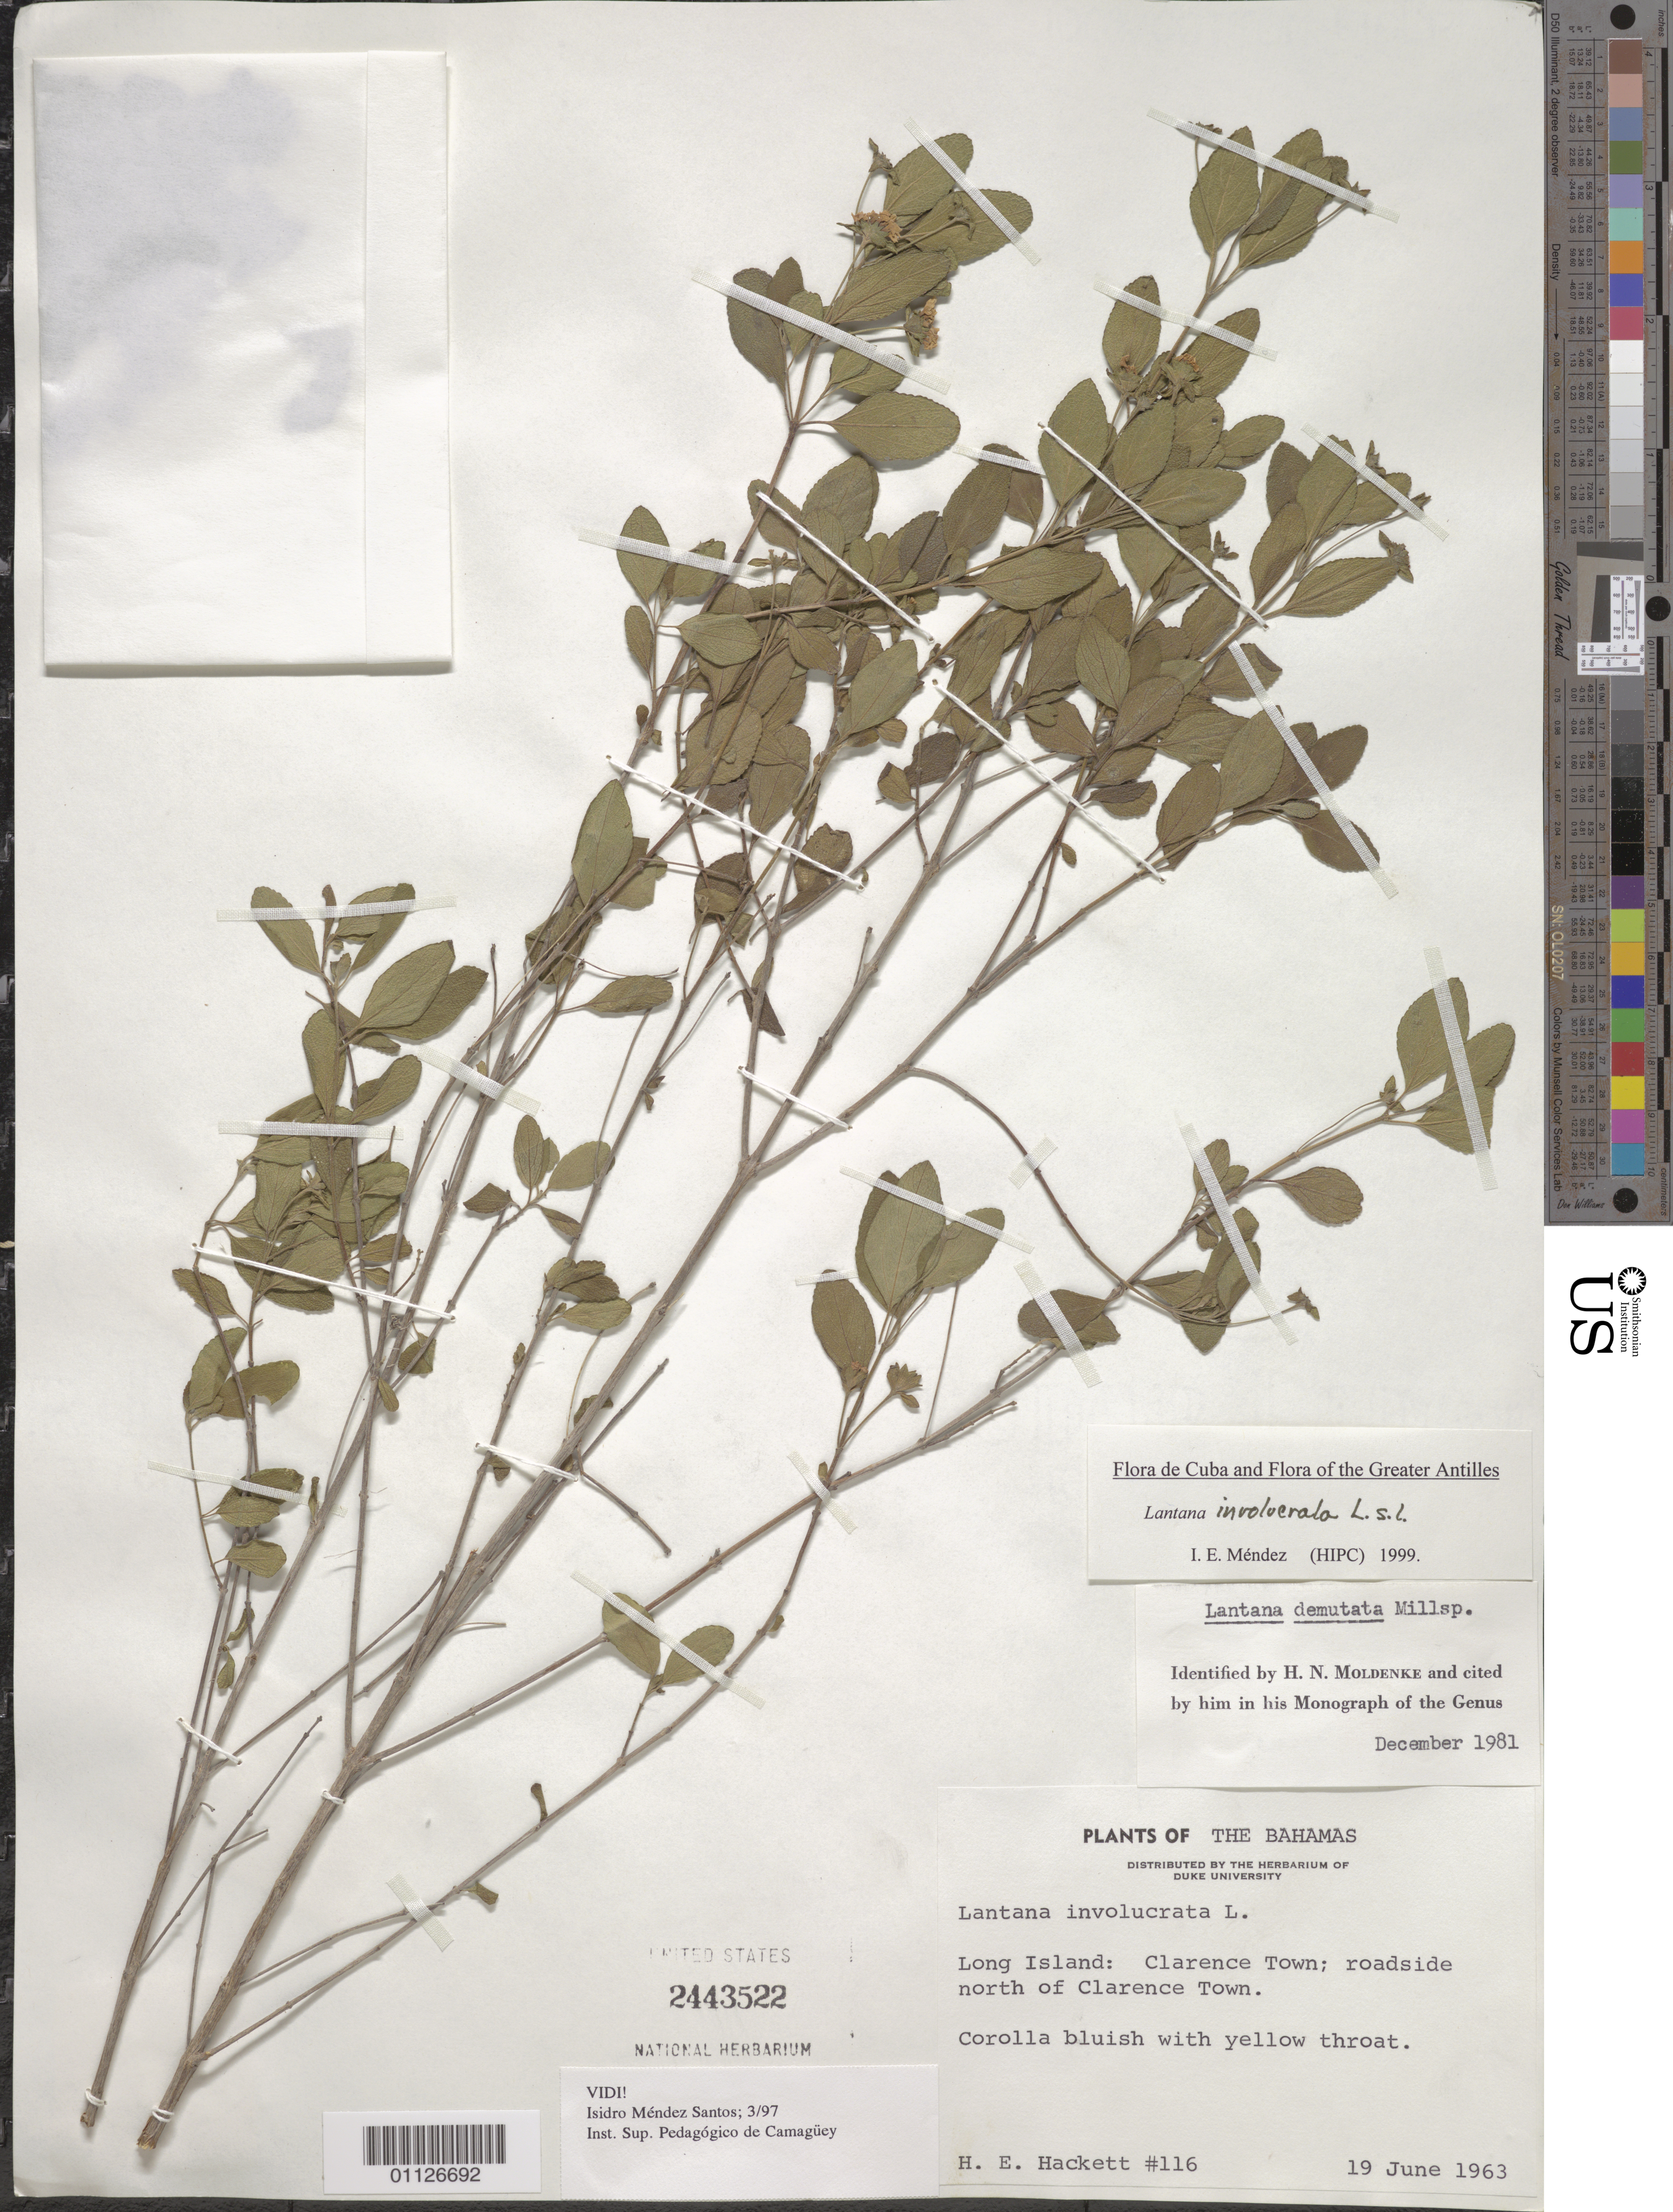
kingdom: Plantae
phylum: Tracheophyta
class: Magnoliopsida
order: Lamiales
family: Verbenaceae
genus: Lantana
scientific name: Lantana involucrata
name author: L.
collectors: H. E. Hackett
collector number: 116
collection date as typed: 19 Jun 1963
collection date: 1963-06-19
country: Bahamas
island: Long I.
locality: Roadside N of Clarence Town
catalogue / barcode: US 2443522